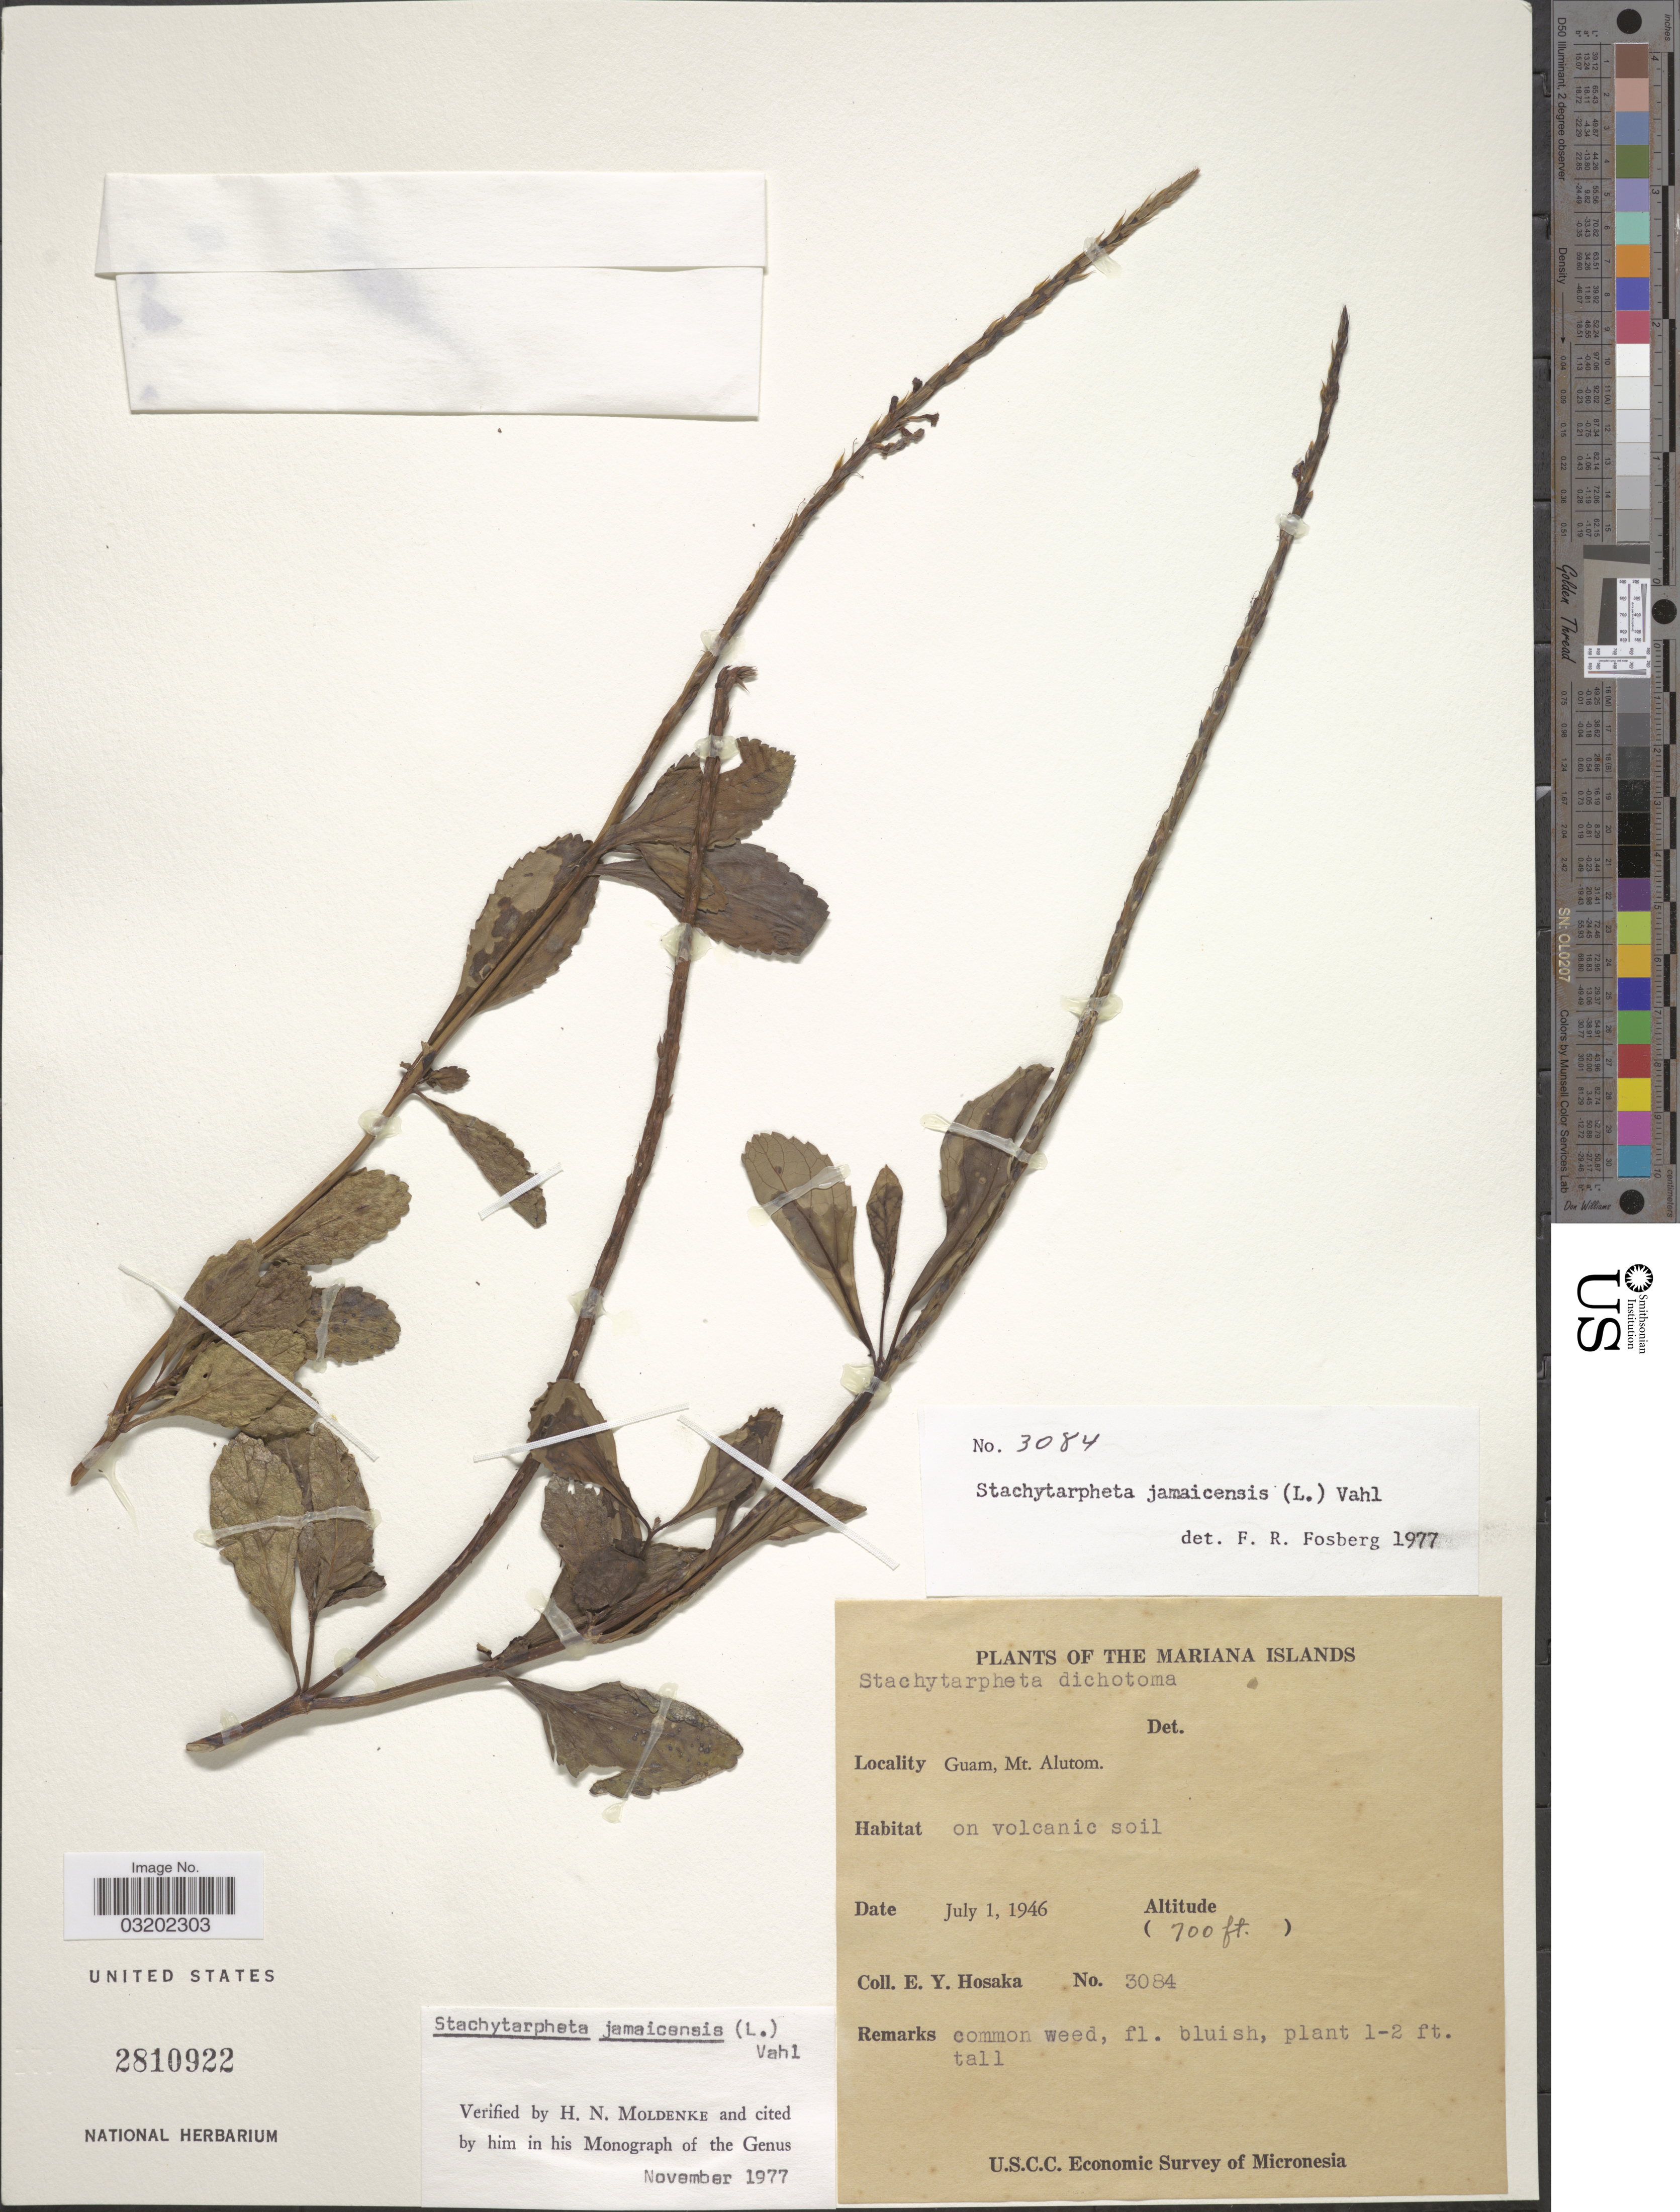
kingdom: Plantae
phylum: Tracheophyta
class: Magnoliopsida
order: Lamiales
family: Verbenaceae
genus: Stachytarpheta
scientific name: Stachytarpheta jamaicensis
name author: (L.) Vahl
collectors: E. Y. Hosaka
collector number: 3084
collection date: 1946-07-01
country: Guam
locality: The Mariana Islands. Mt. Alutom.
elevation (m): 213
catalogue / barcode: US 2810922